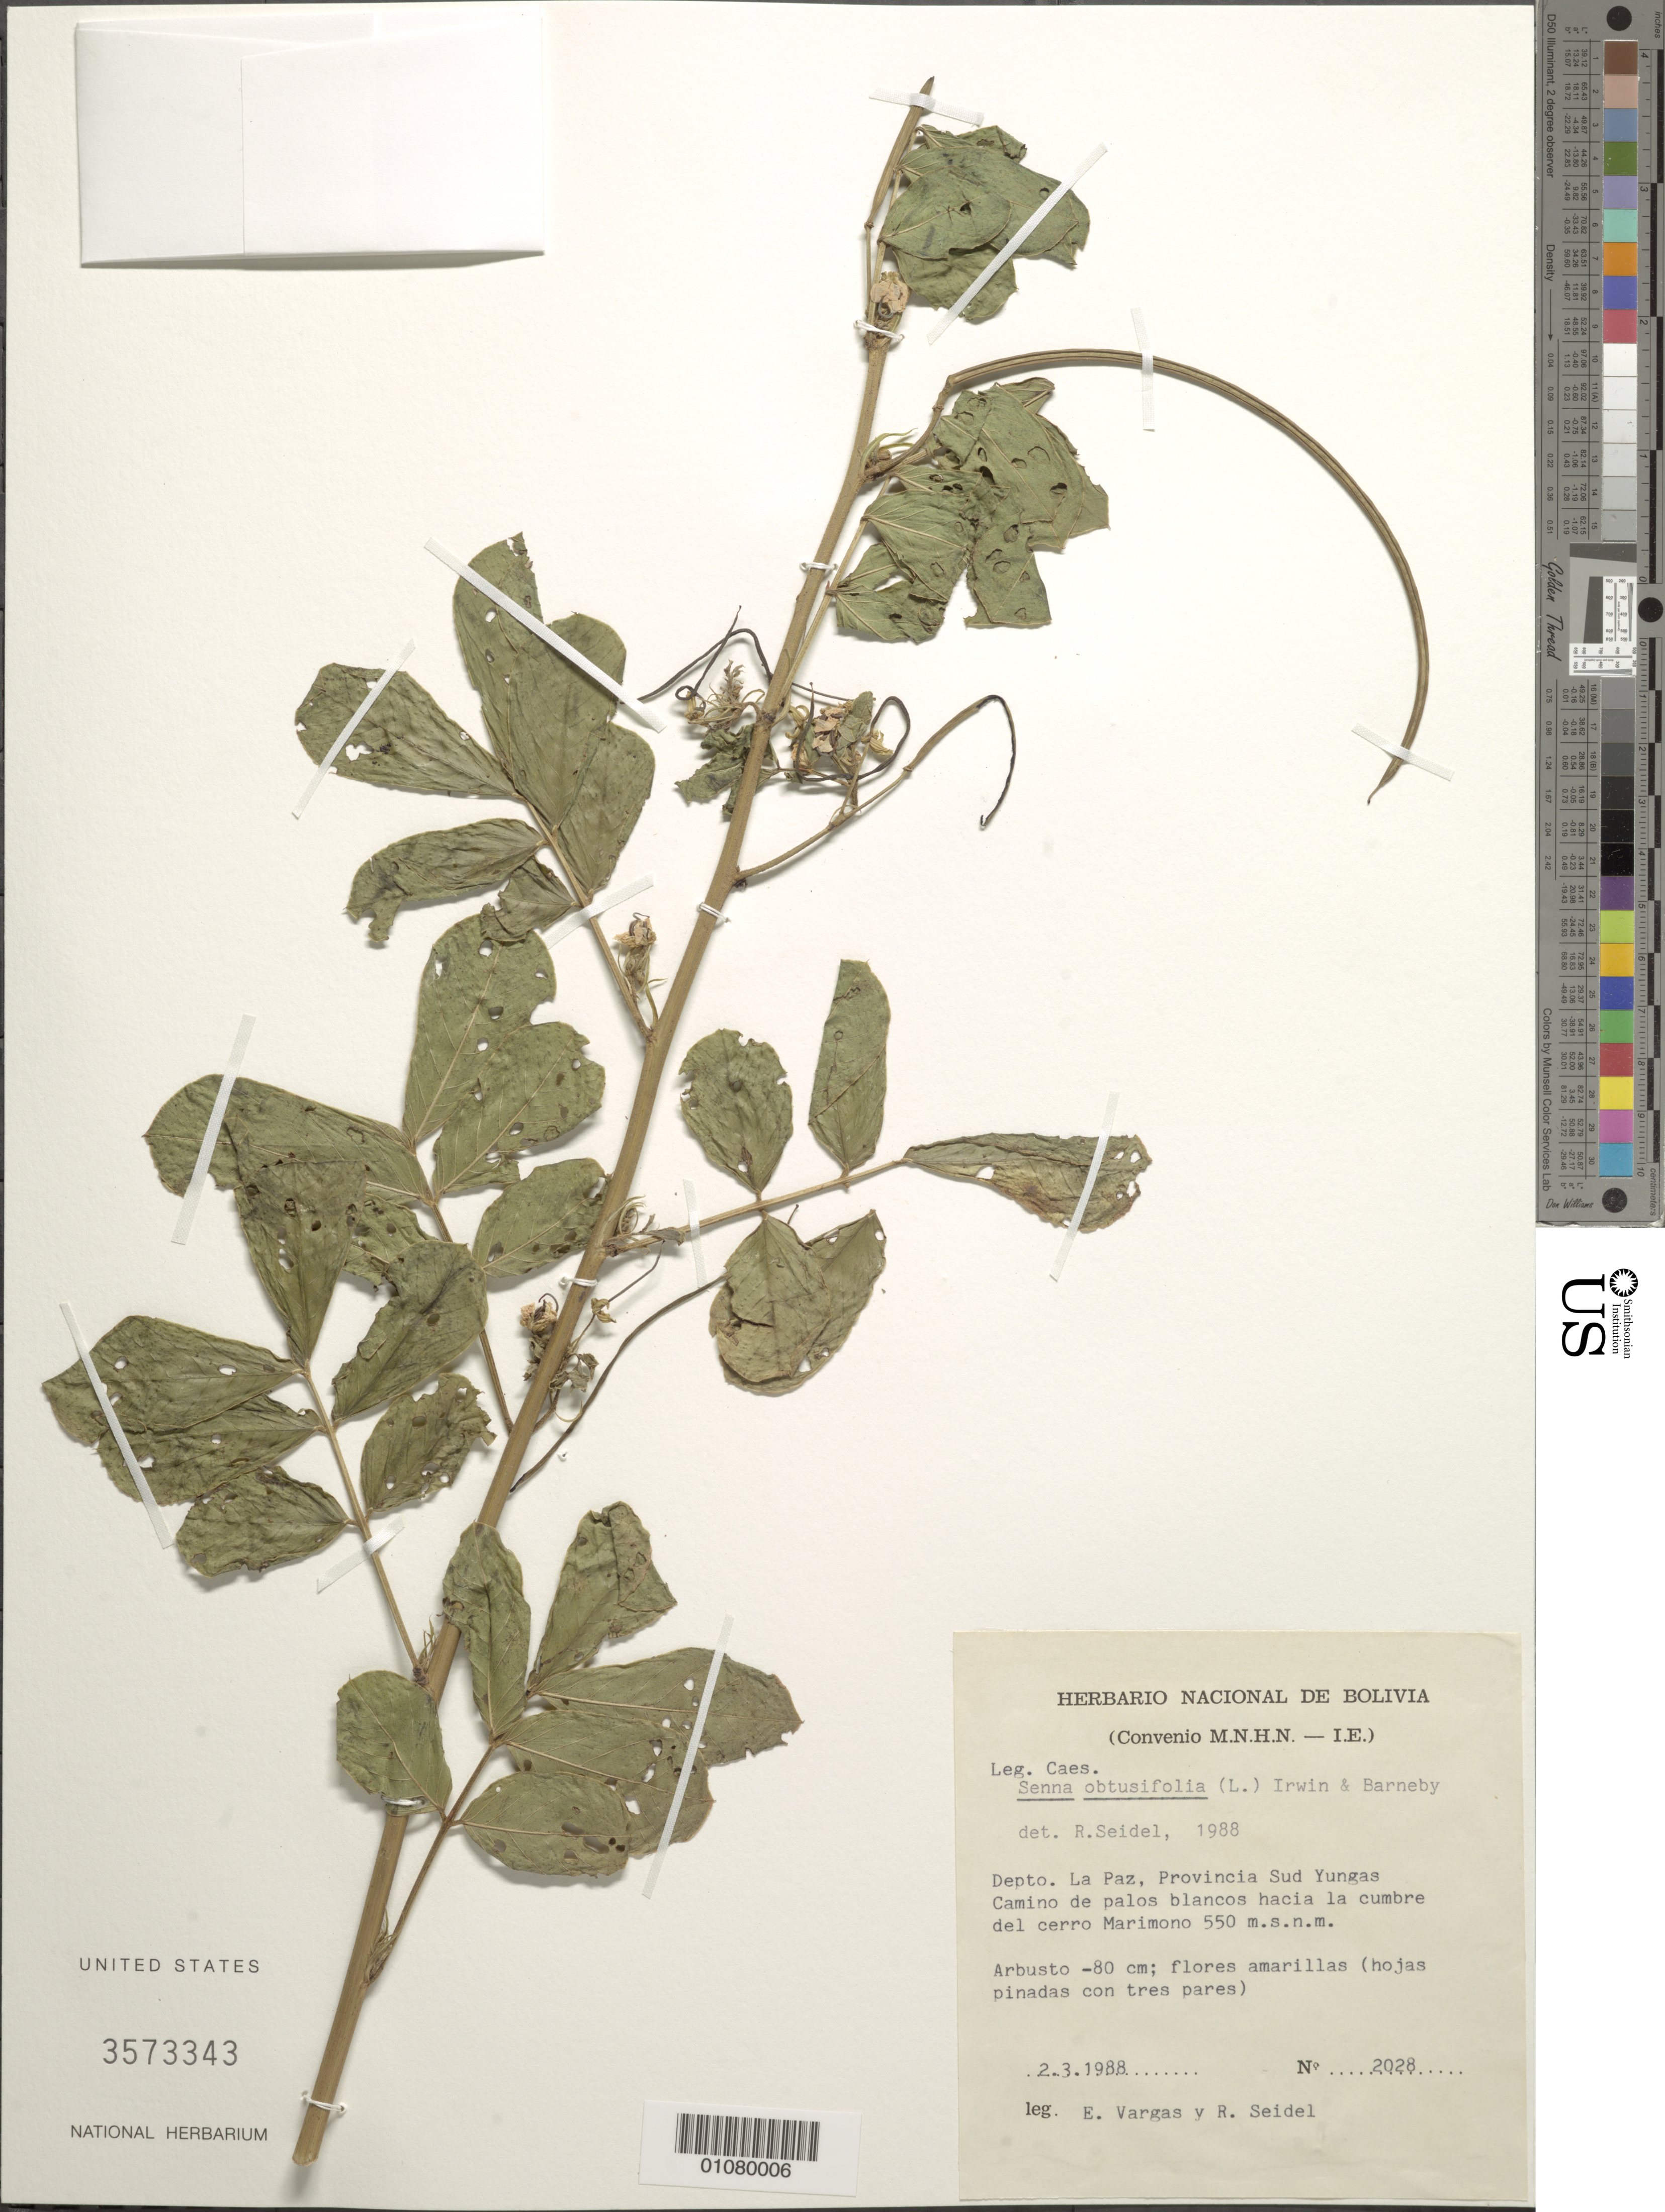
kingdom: Plantae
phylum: Tracheophyta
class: Magnoliopsida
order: Fabales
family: Fabaceae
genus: Senna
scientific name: Senna obtusifolia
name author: (L.) H.S. Irwin & Barneby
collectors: E. Vargas & R. Seidel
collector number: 2028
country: Bolivia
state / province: La Paz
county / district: Sud Yungas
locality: Camino de palos blancos hacia la cumbre del cerro Marimono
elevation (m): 550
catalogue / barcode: US 3573343